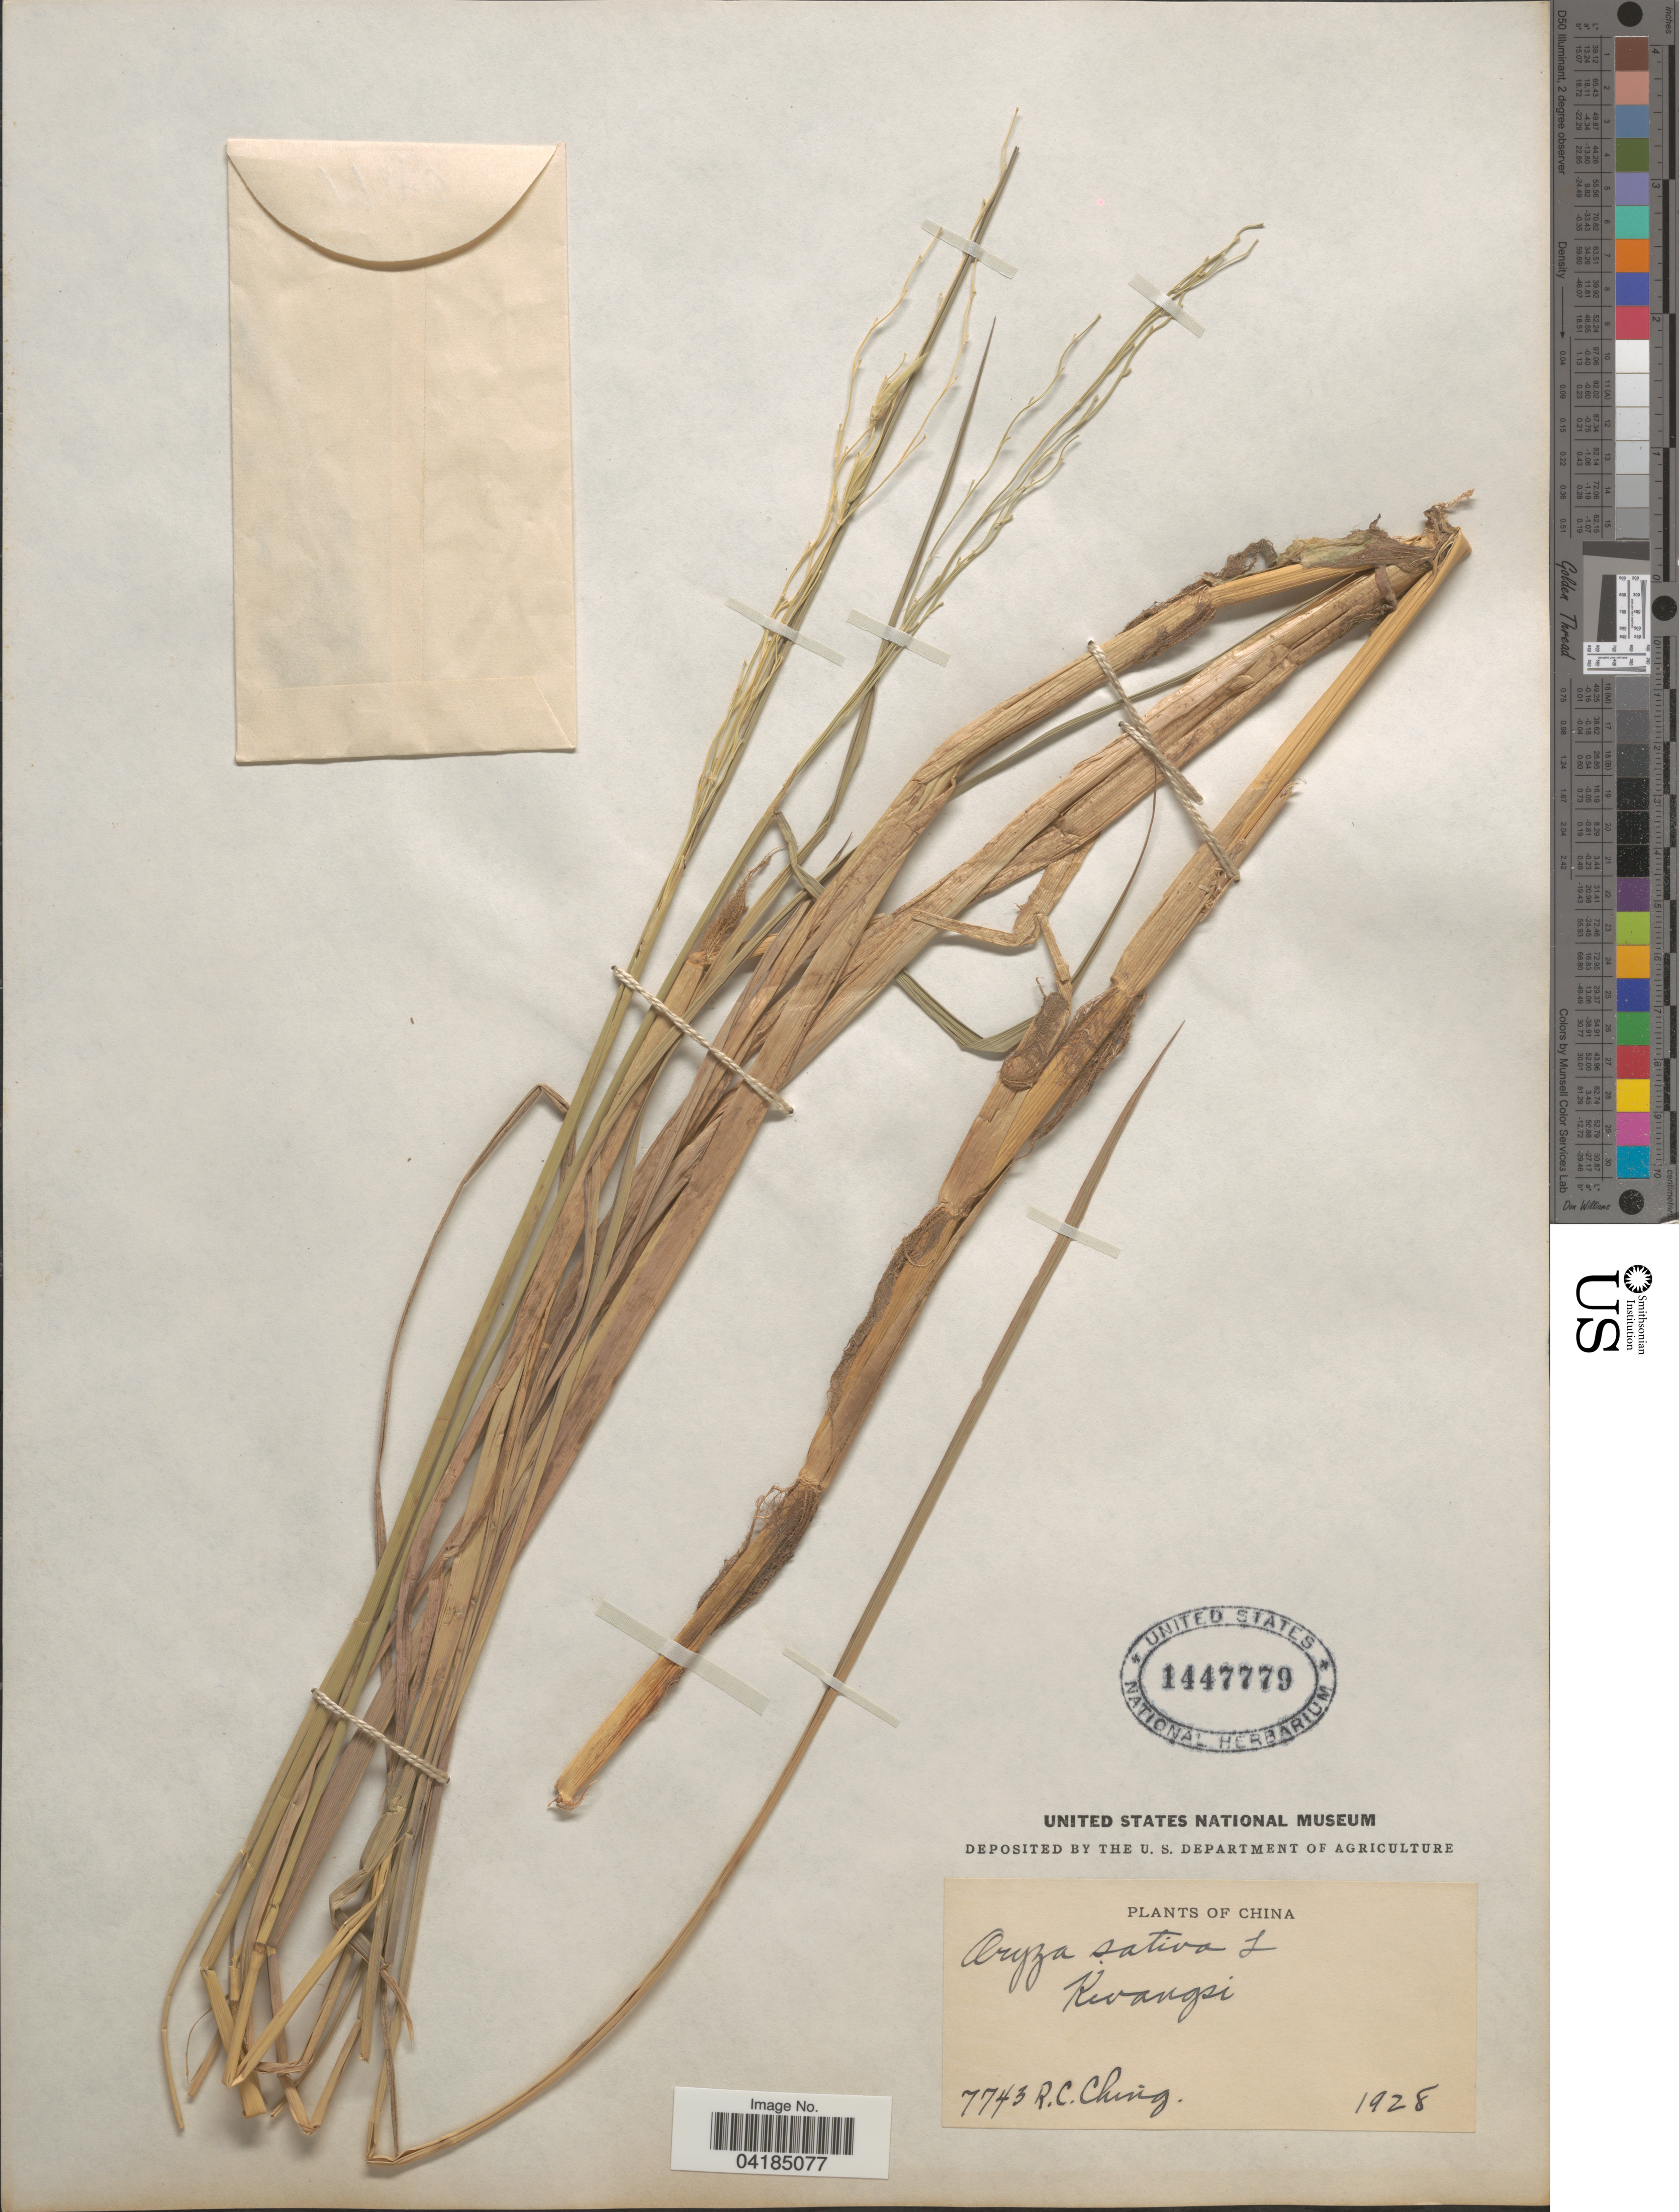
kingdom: Plantae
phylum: Tracheophyta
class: Liliopsida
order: Poales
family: Poaceae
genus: Oryza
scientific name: Oryza sativa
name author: L.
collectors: R. C. Ching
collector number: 7743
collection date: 1928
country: China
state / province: Guangxi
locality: Kwangsi.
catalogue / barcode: US 1447779